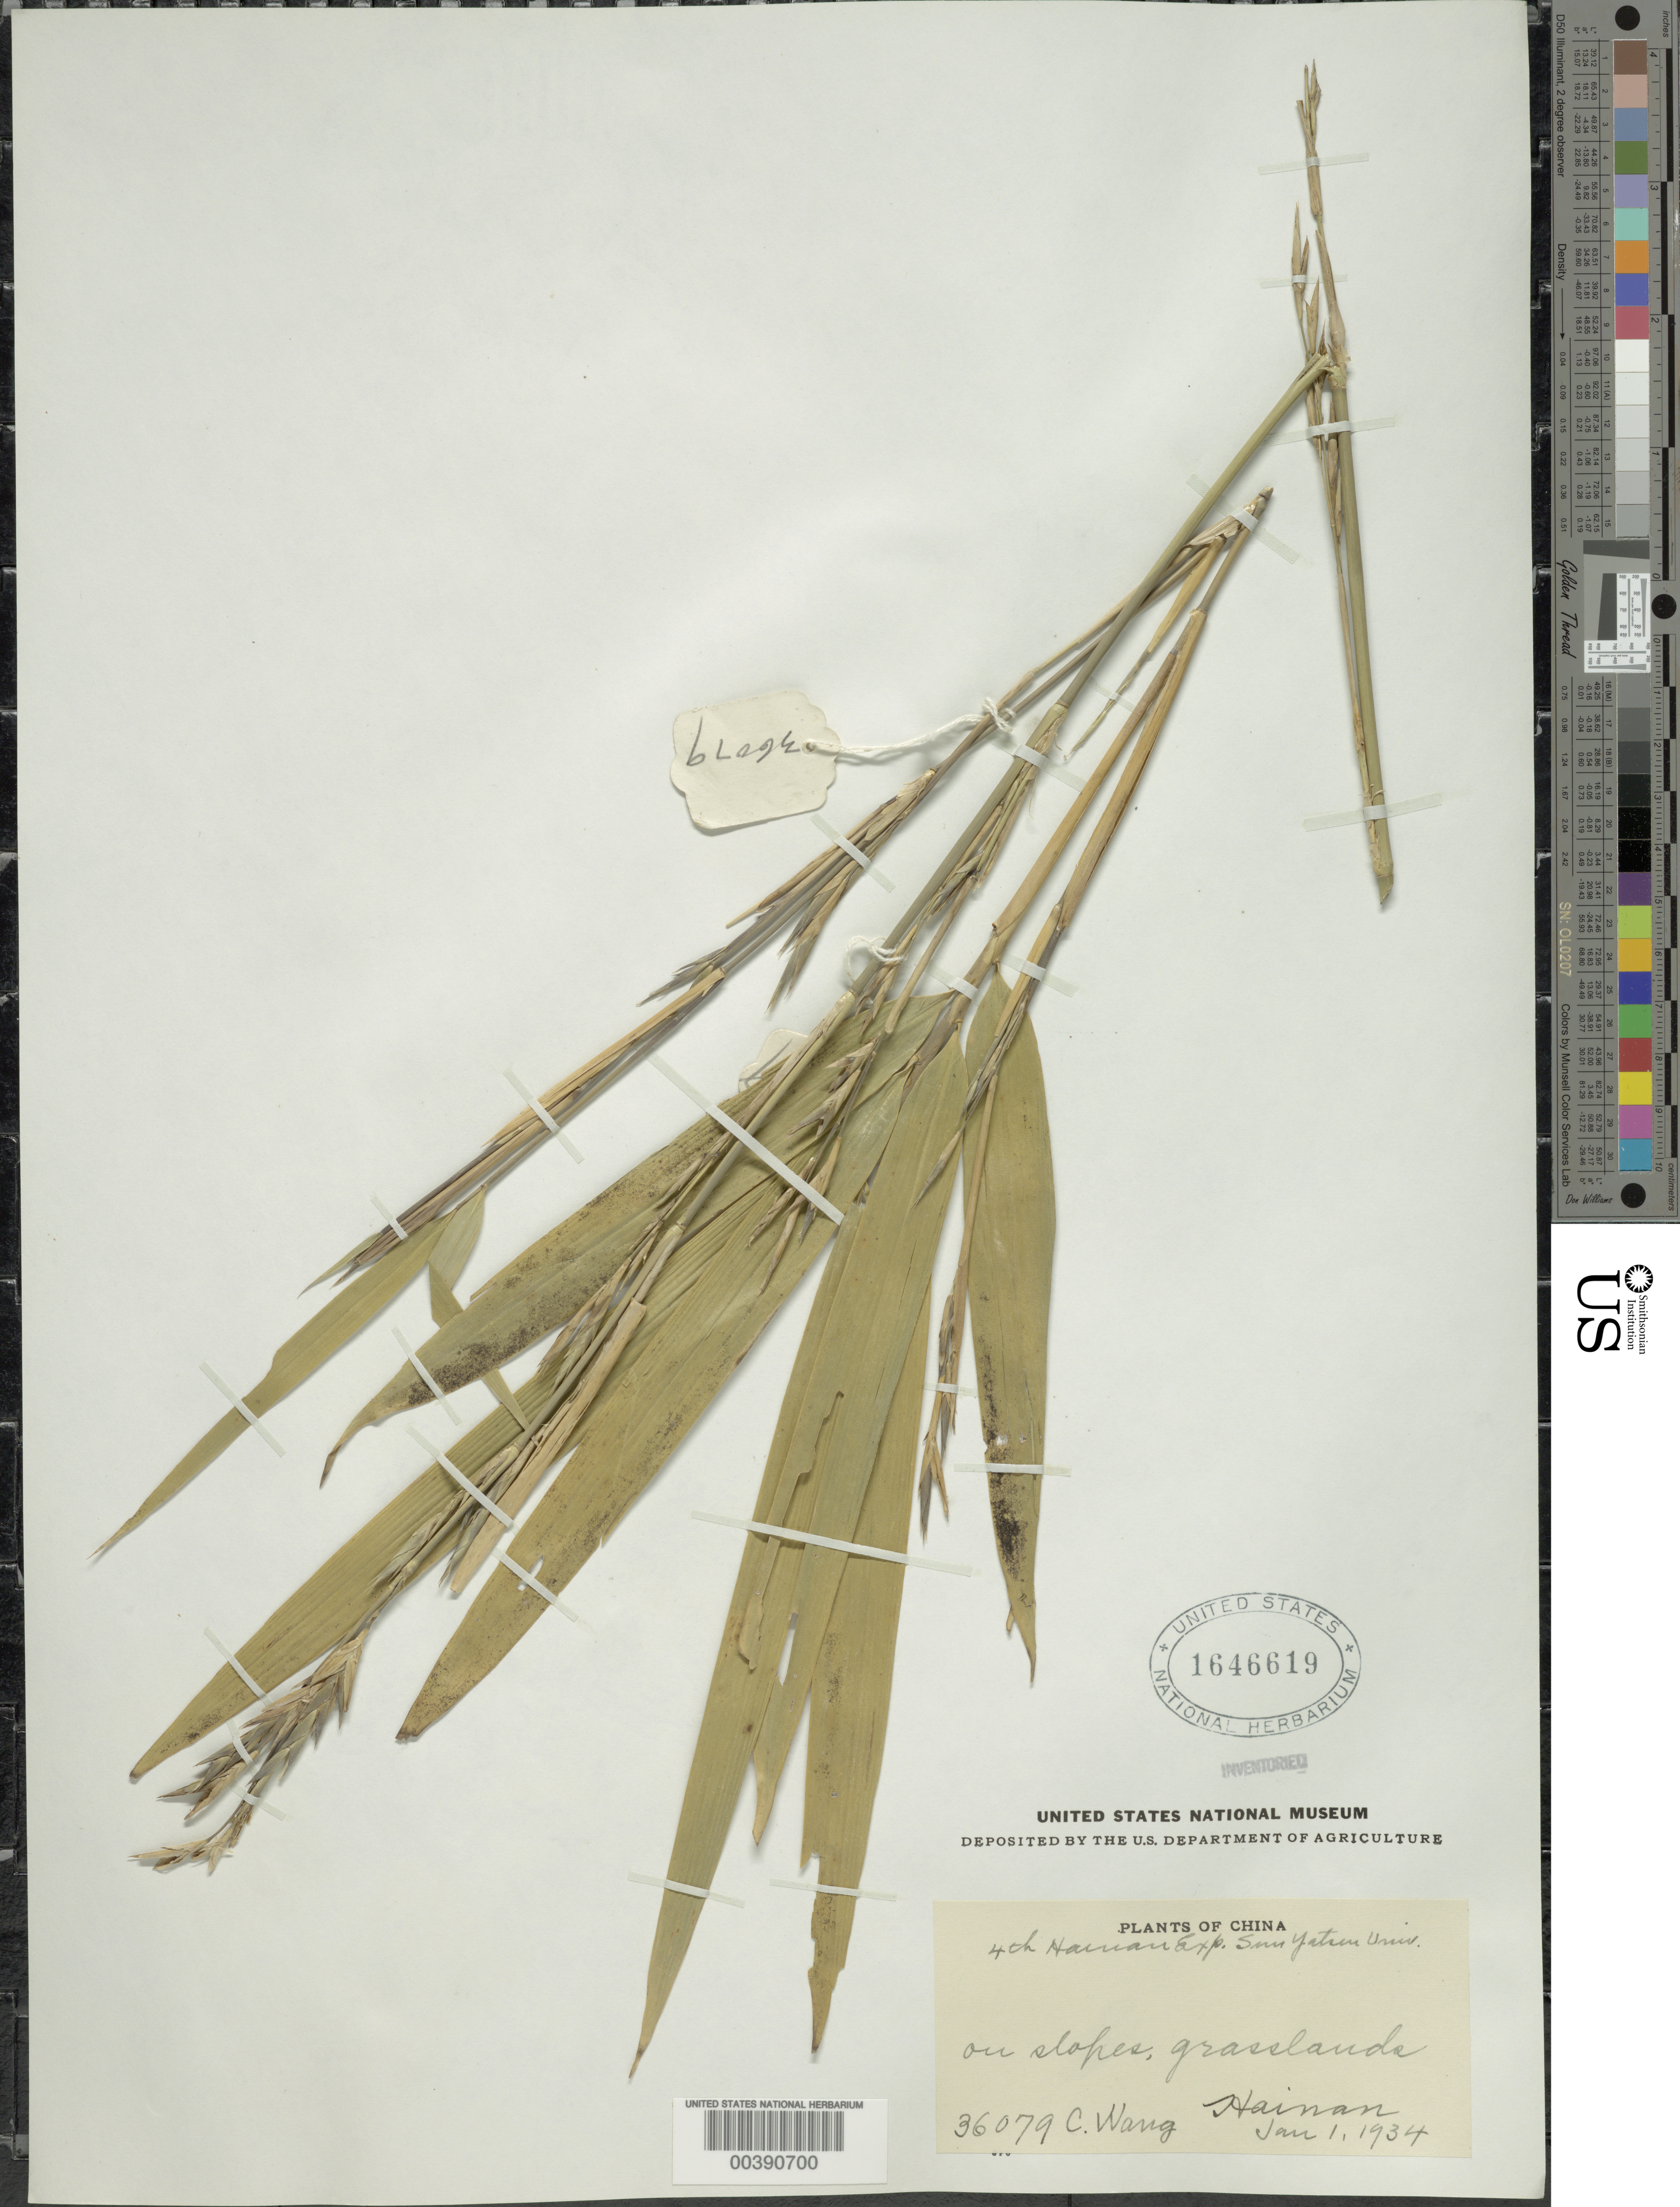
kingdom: Plantae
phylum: Tracheophyta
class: Liliopsida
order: Poales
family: Poaceae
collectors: C. Wang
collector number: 36079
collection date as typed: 01 Jan 1934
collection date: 1934-01-01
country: China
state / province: Hainan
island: Hainan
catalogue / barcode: US 1646619